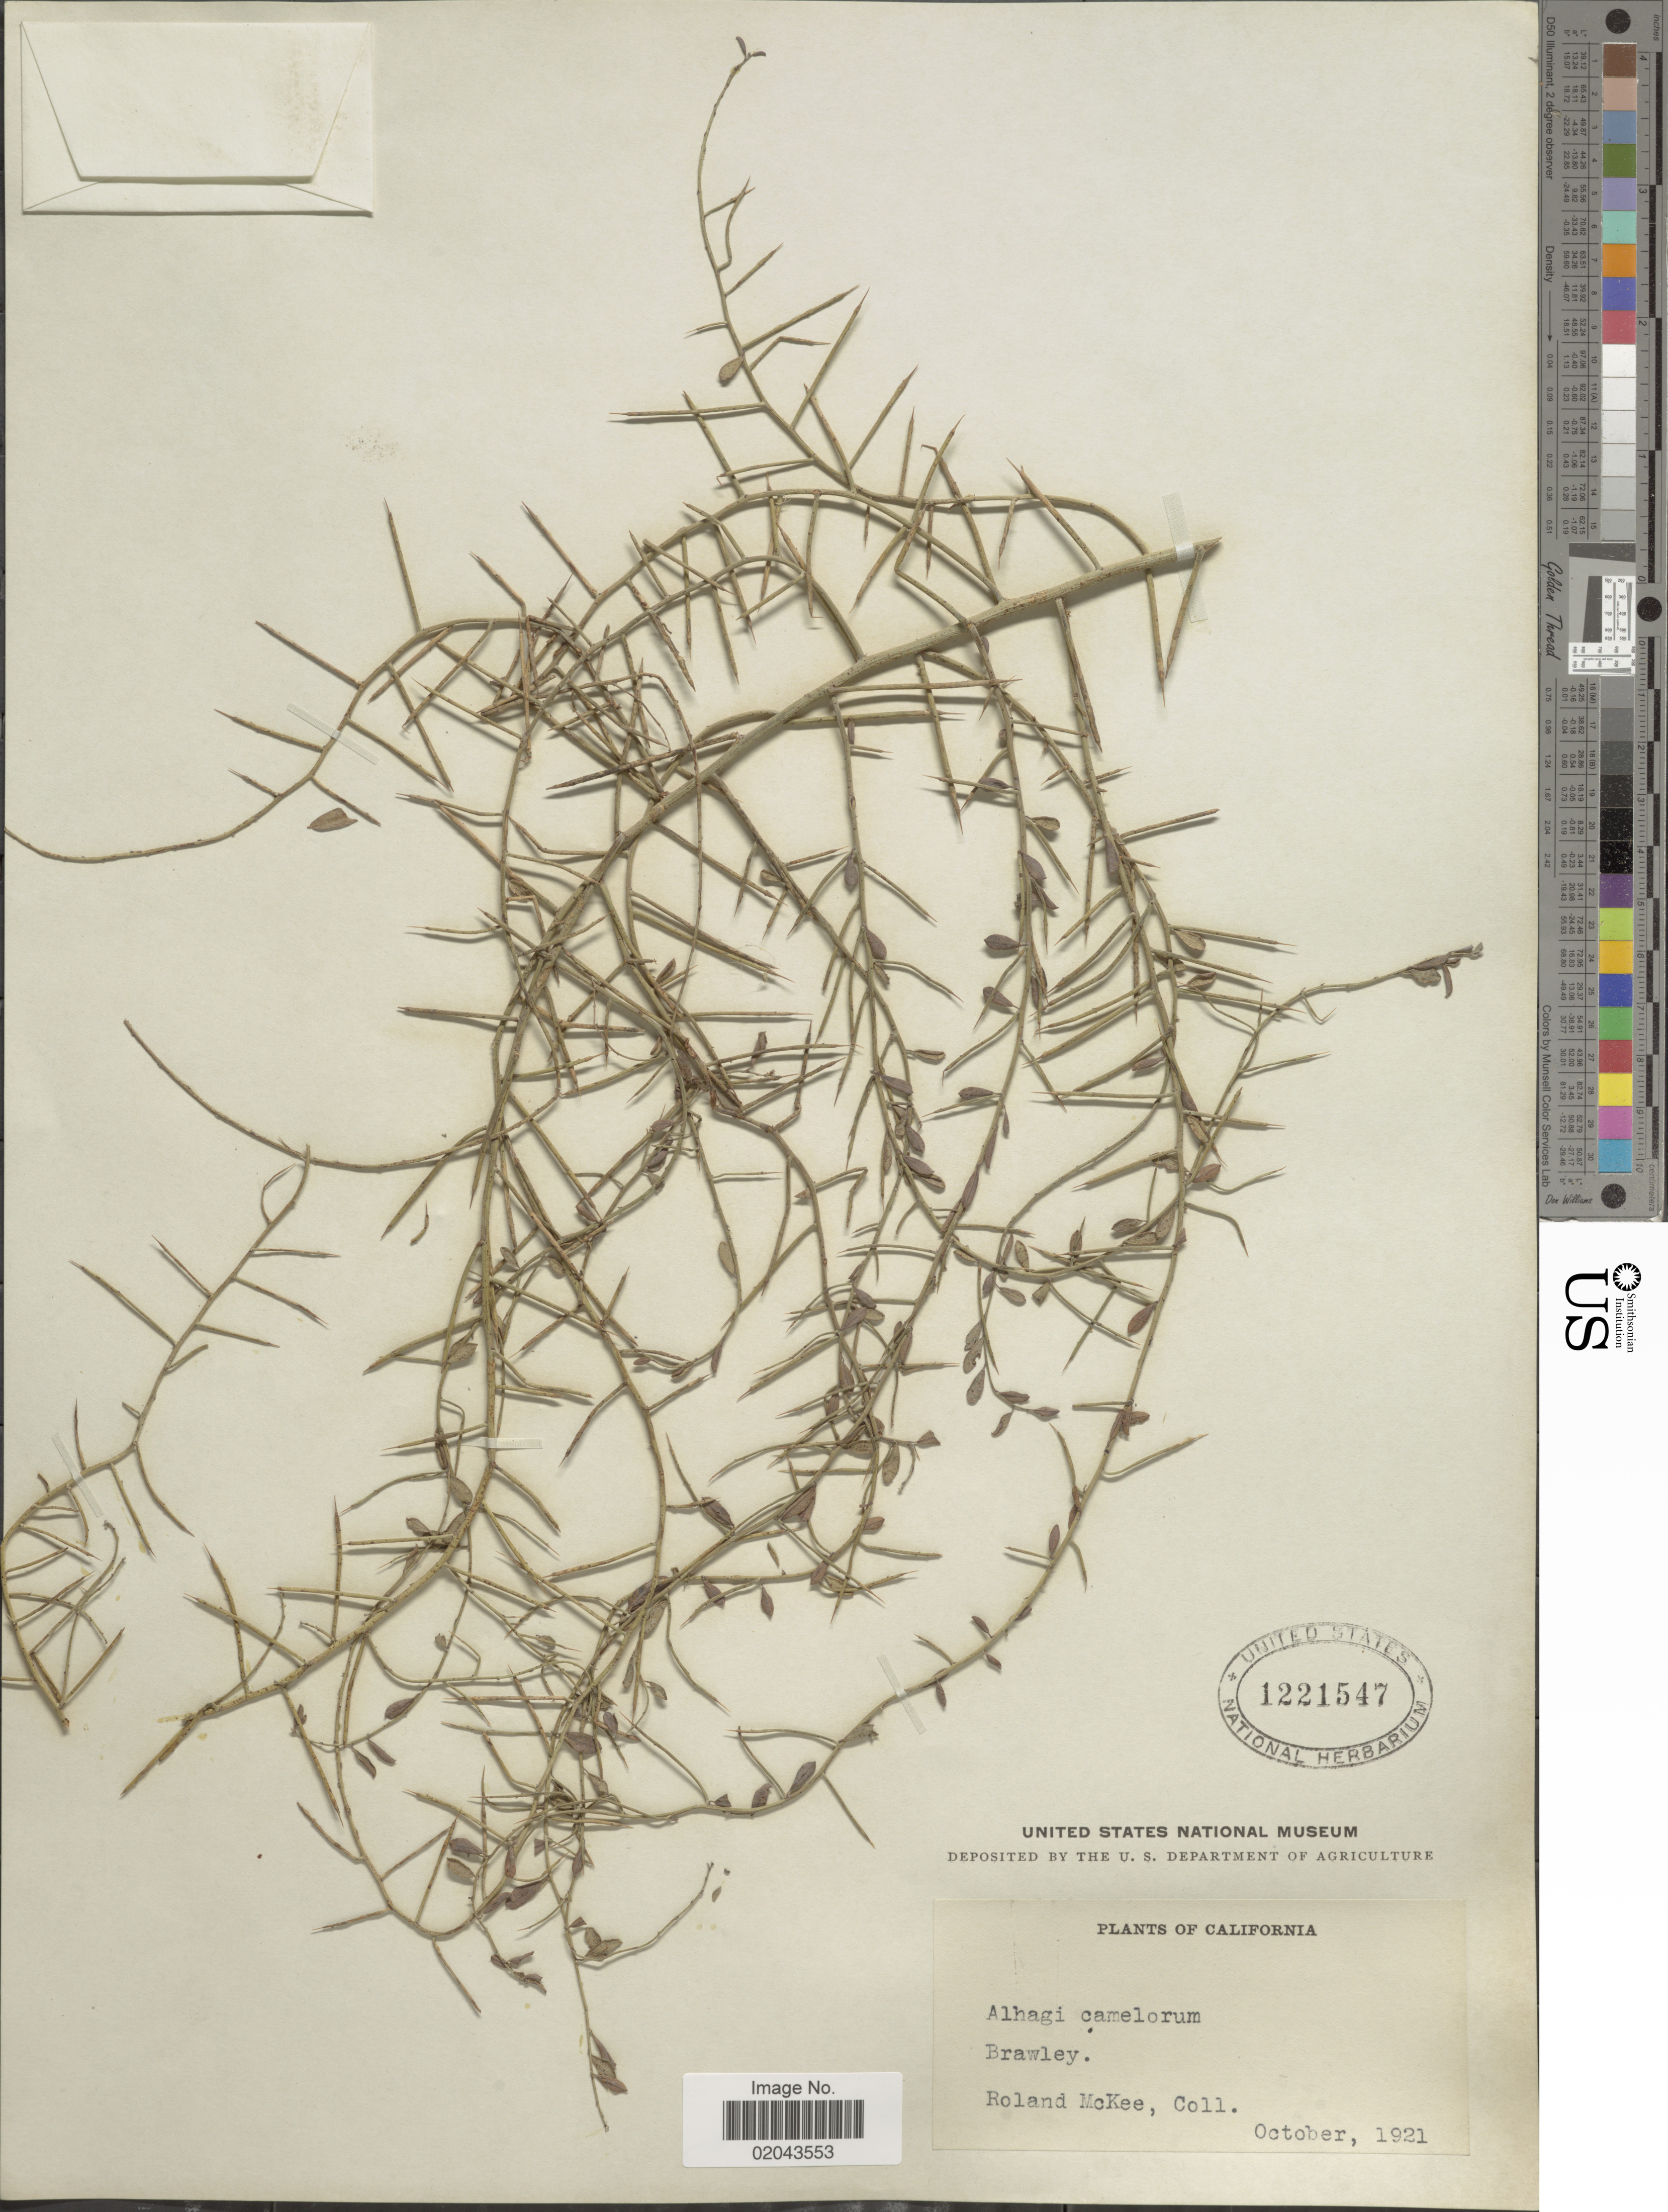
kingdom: Plantae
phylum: Tracheophyta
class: Magnoliopsida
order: Fabales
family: Fabaceae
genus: Alhagi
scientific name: Alhagi camelorum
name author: Fisch.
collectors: R. Mckee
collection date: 1921-10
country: United States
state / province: California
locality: Brawley.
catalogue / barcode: US 1221547